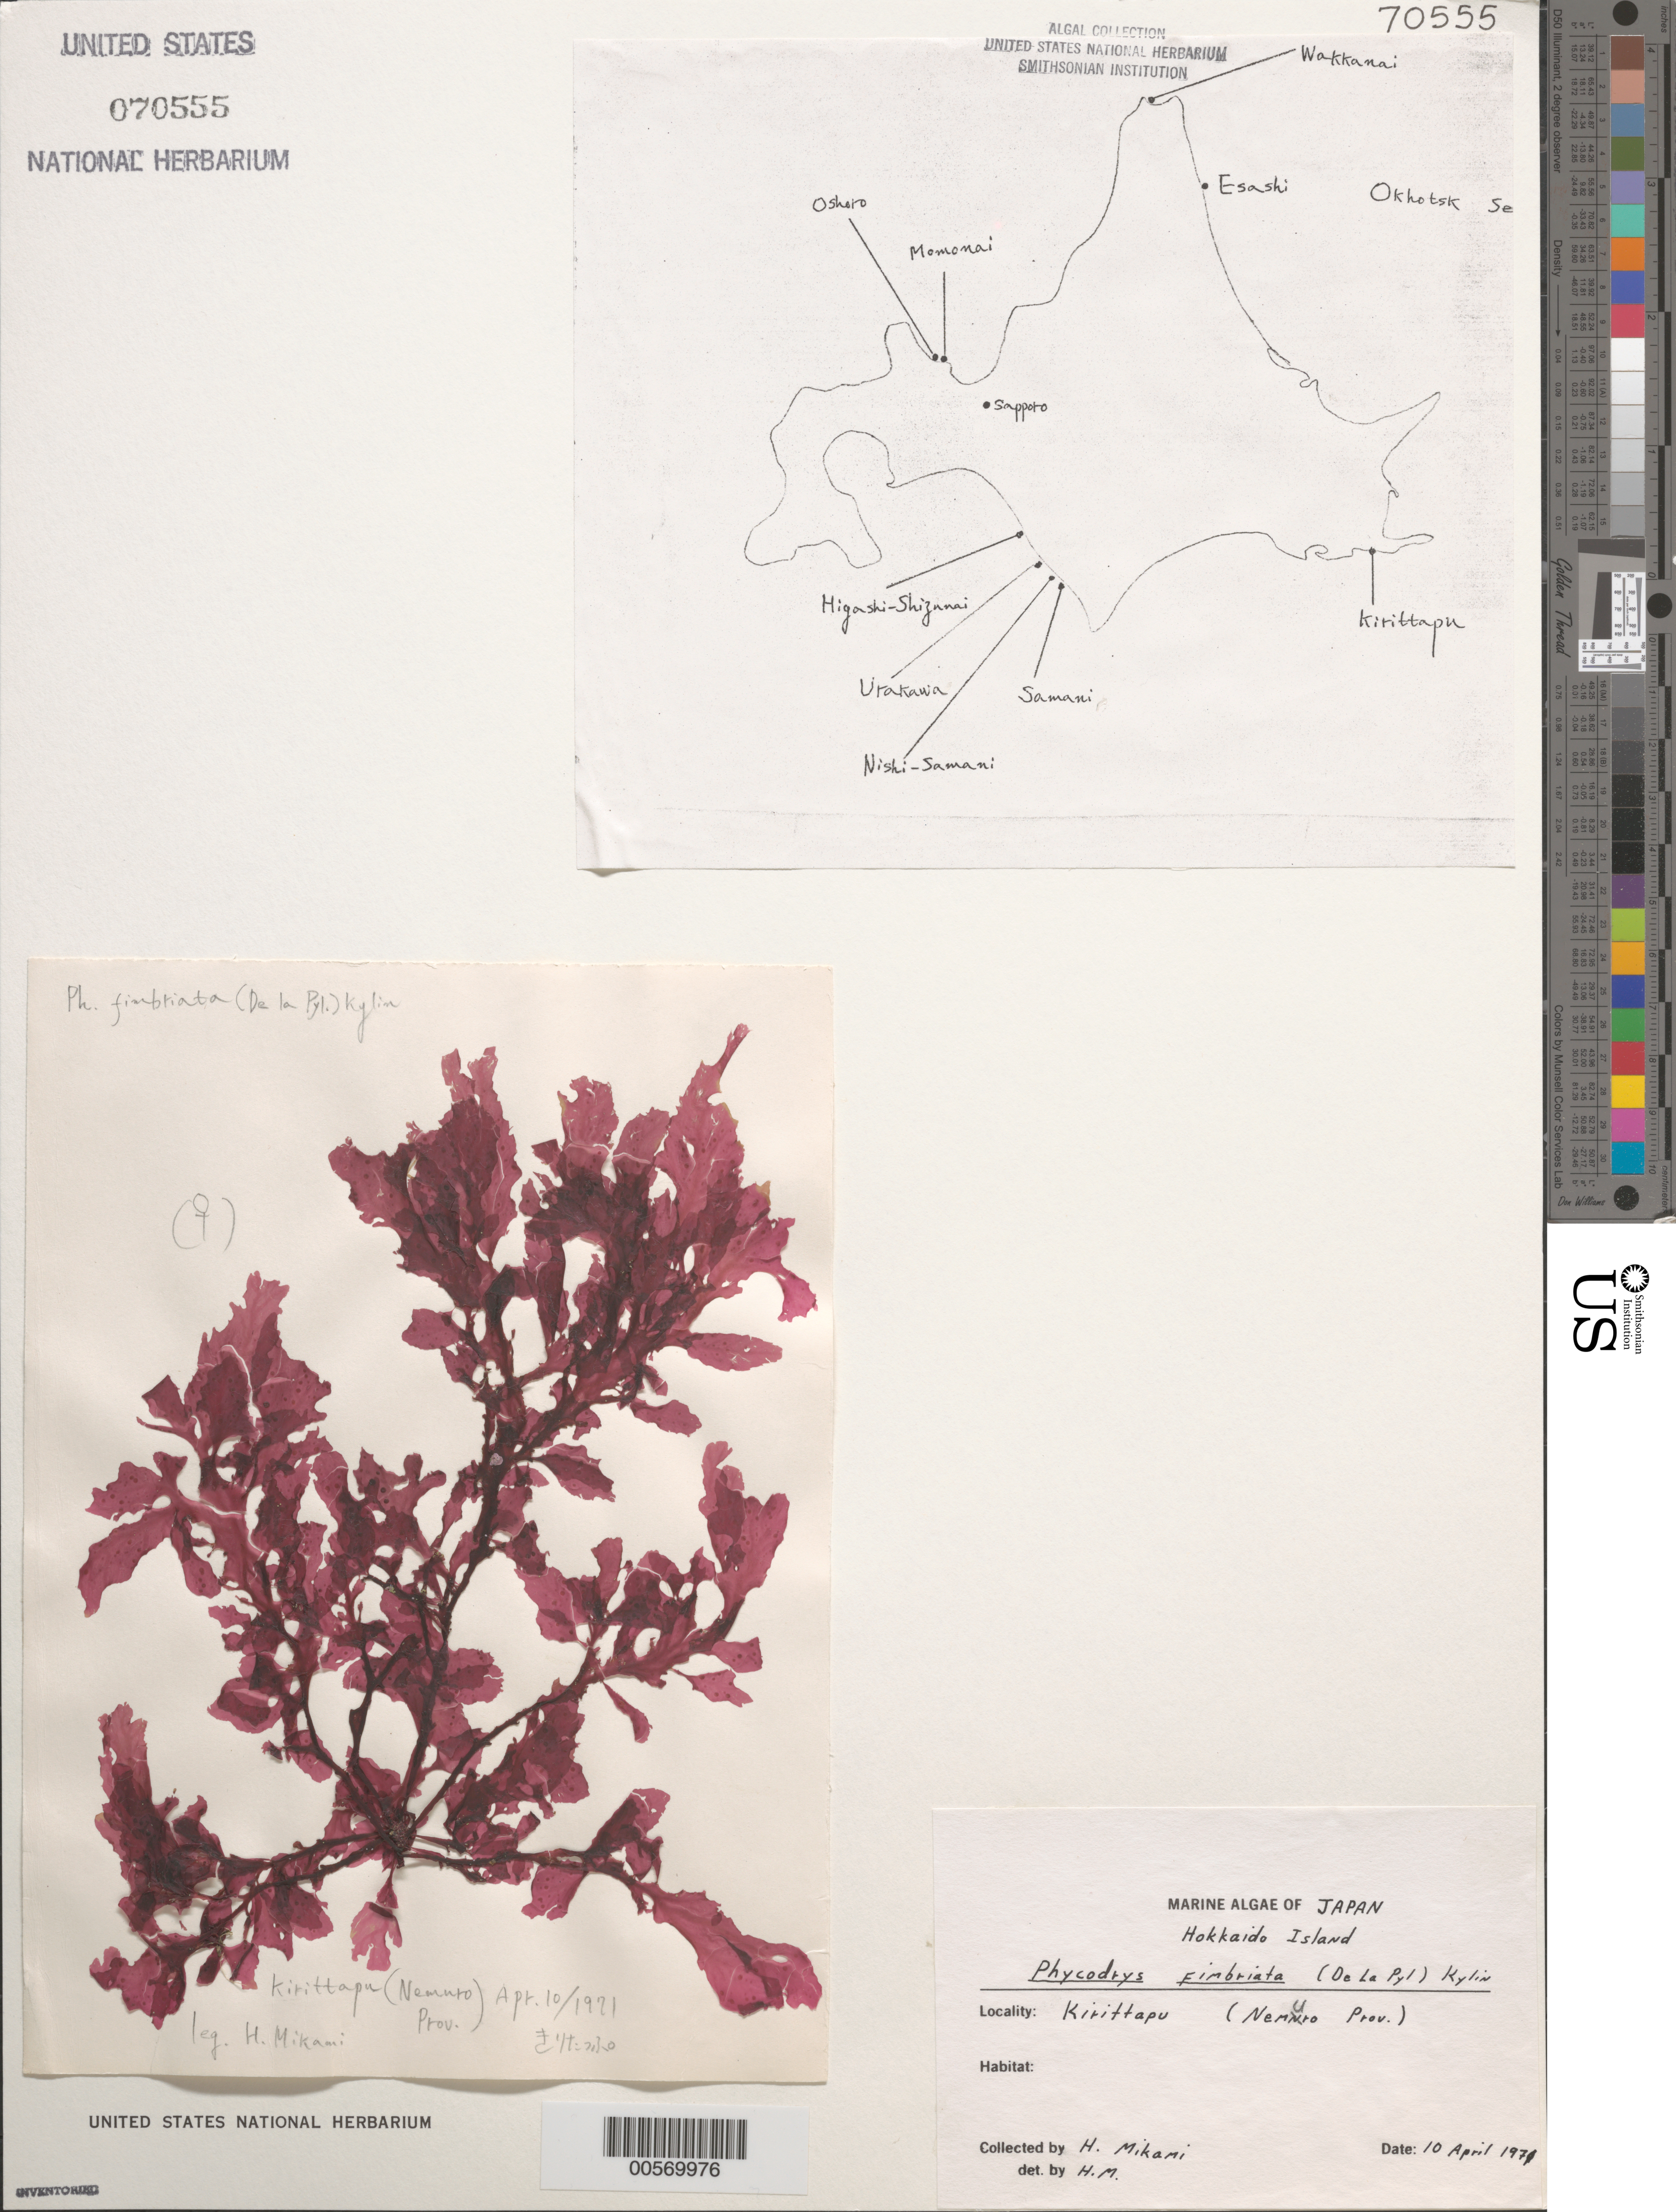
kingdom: Plantae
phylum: Rhodophyta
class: Florideophyceae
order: Ceramiales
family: Delesseriaceae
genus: Phycodrys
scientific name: Phycodrys fimbriata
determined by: Mikami, H.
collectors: H. Mikami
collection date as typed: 10 Apr 1971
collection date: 1971-04-10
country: Japan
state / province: Hokkaido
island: Hokkaido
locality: Kirittapu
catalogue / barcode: US 70555